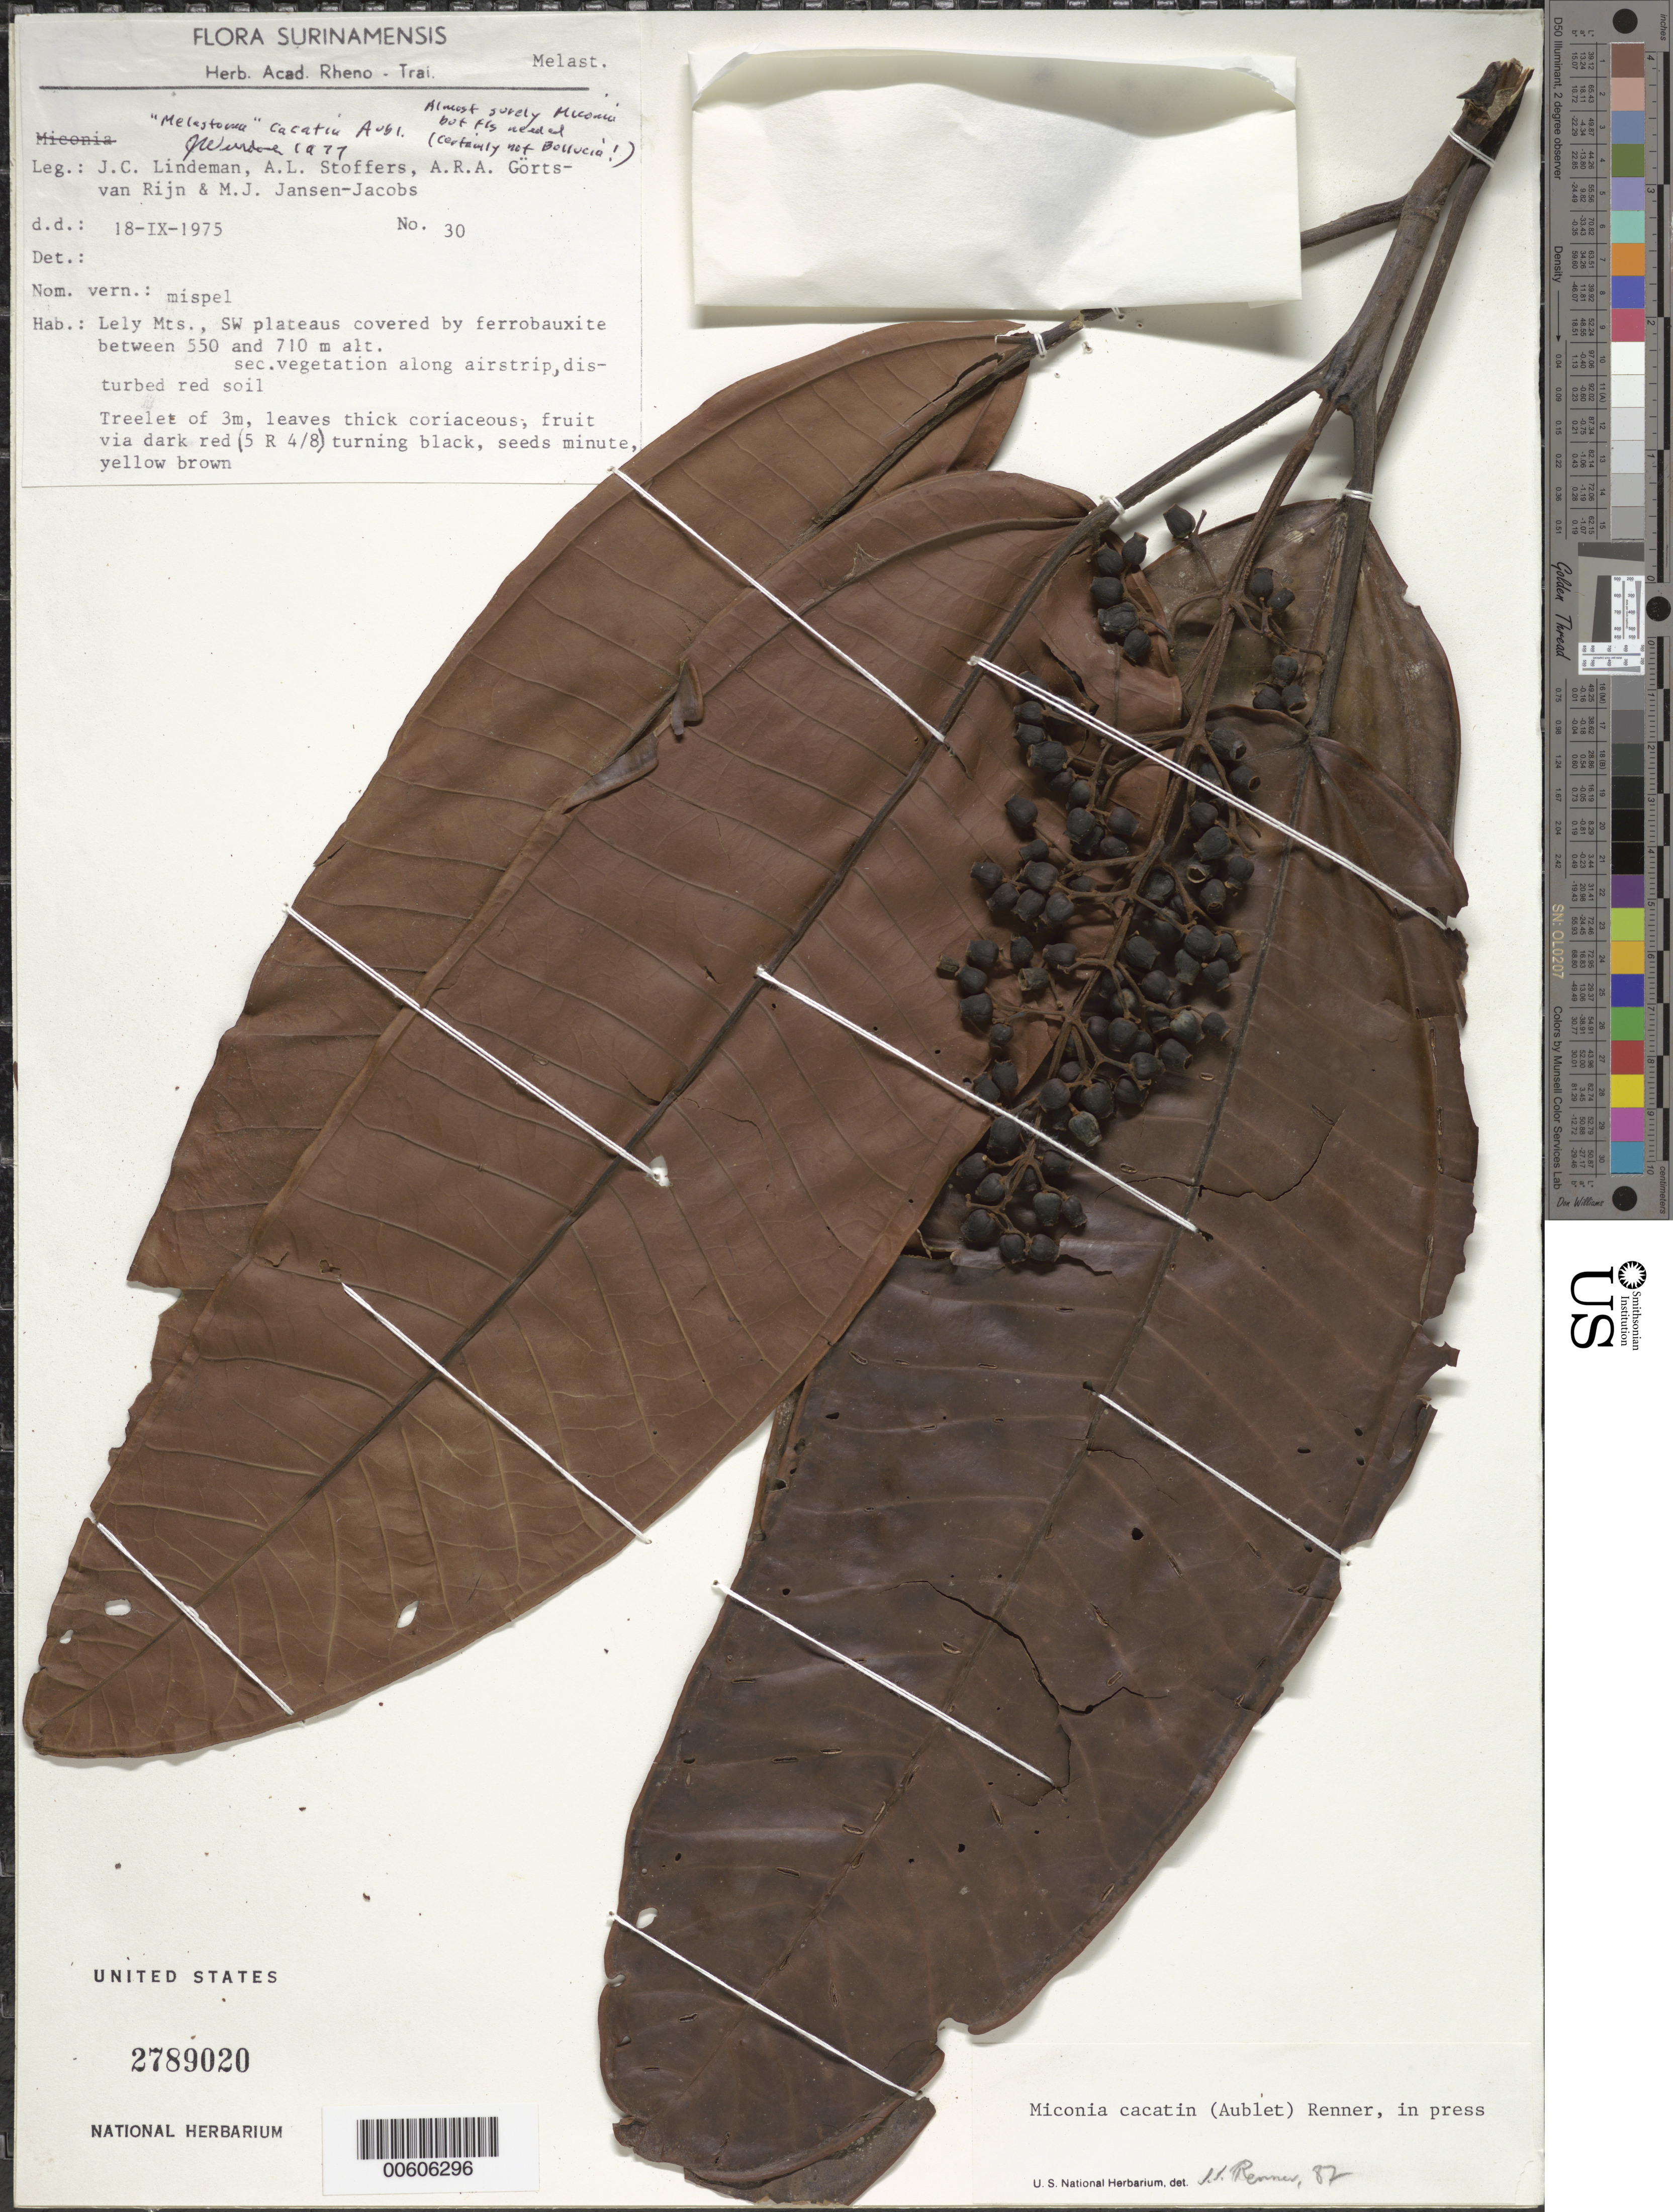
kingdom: Plantae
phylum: Tracheophyta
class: Magnoliopsida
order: Myrtales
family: Melastomataceae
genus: Miconia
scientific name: Miconia cacatin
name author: (Aubl.) S.S. Renner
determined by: Renner, --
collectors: J. C. Lindeman, A. Stoffers, A. .R. A. Görts-van Rijn & M. J. Jansen-Jacobs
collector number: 75 30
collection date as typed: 18-Sep-75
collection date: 1975-09-18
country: Suriname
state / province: Marowijne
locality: Lely Mts., SW plateaus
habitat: Secondary vegetation along airstrip; disturbed red soil with ferrobauxitte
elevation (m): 550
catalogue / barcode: US 2789020